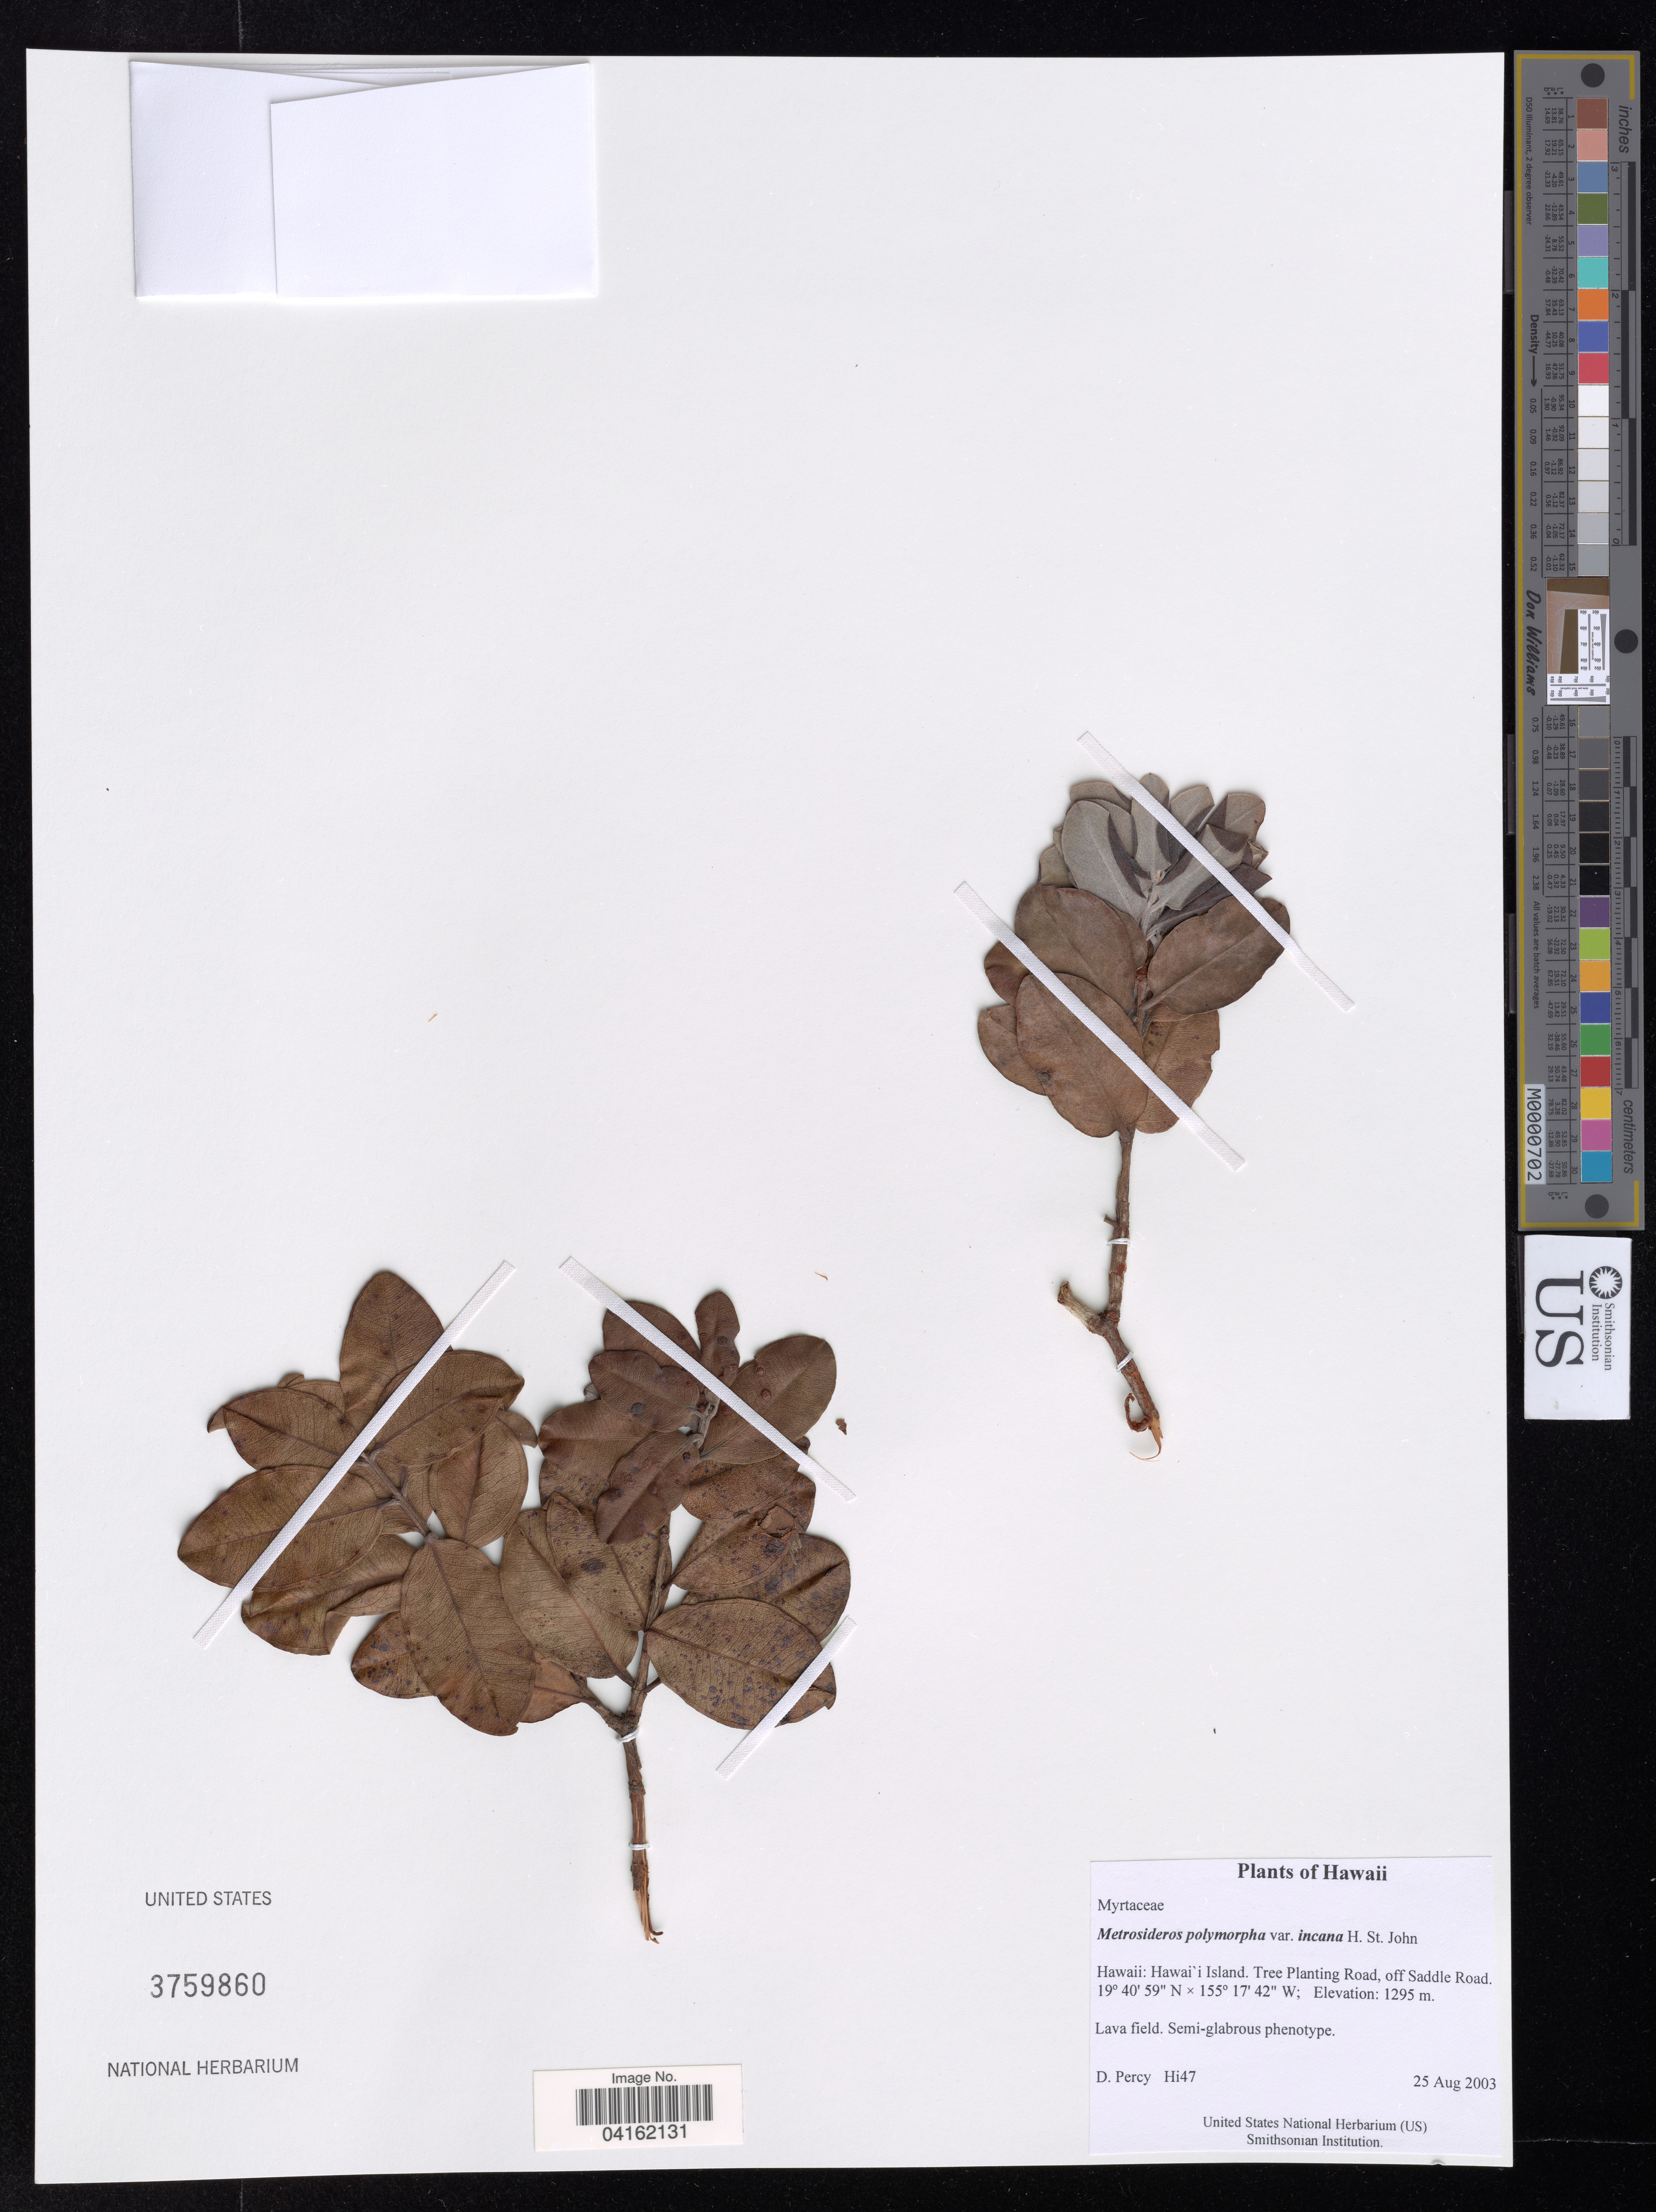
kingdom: Plantae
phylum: Tracheophyta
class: Magnoliopsida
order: Myrtales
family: Myrtaceae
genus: Metrosideros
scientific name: Metrosideros polymorpha var. incana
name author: H. St. John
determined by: Percy, D. M.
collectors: D. Percy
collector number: Hi47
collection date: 2003-08-25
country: United States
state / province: Hawaii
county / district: Hawaii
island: Hawaii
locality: Tree Planting Road, off Saddle Road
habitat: Lava field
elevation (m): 1295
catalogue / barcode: US 3759860